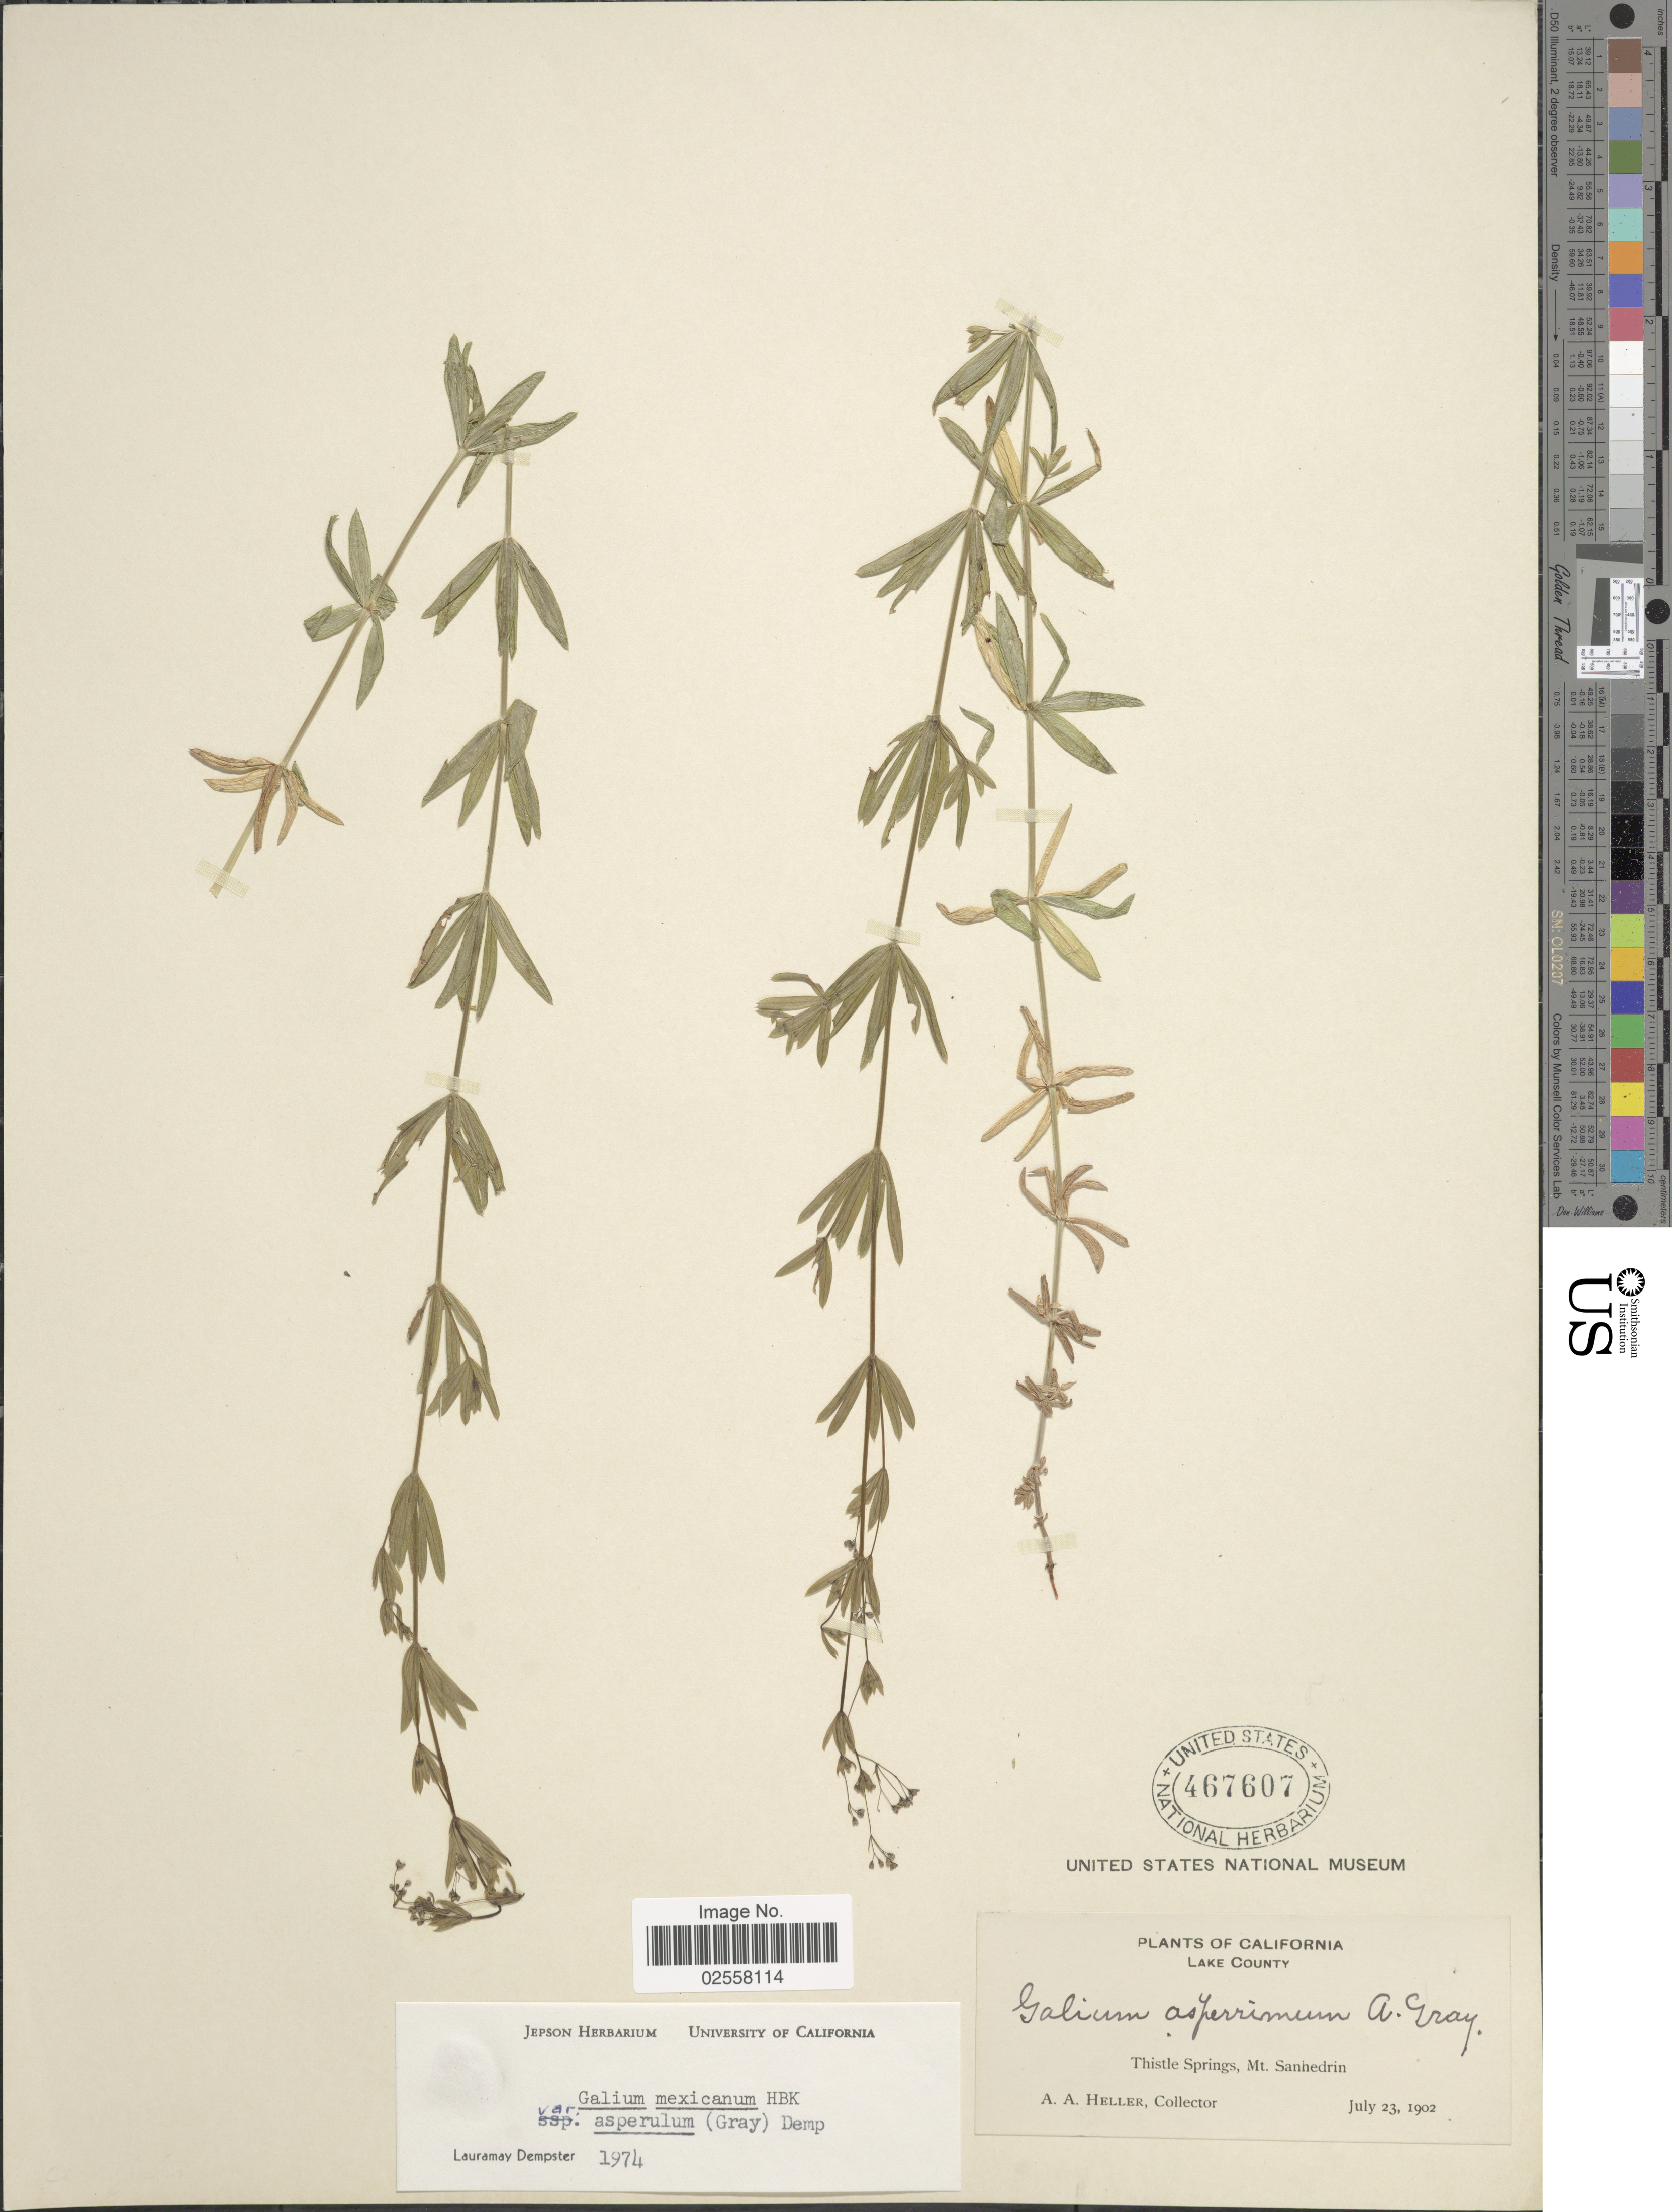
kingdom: Plantae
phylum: Tracheophyta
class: Magnoliopsida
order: Gentianales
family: Rubiaceae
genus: Galium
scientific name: Galium mexicanum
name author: Kunth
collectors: A. A. Heller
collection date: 1902-07-23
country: United States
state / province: California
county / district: Lake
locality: Lake County, Thistle Springs, Mt. Sanhedrin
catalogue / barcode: US 467607